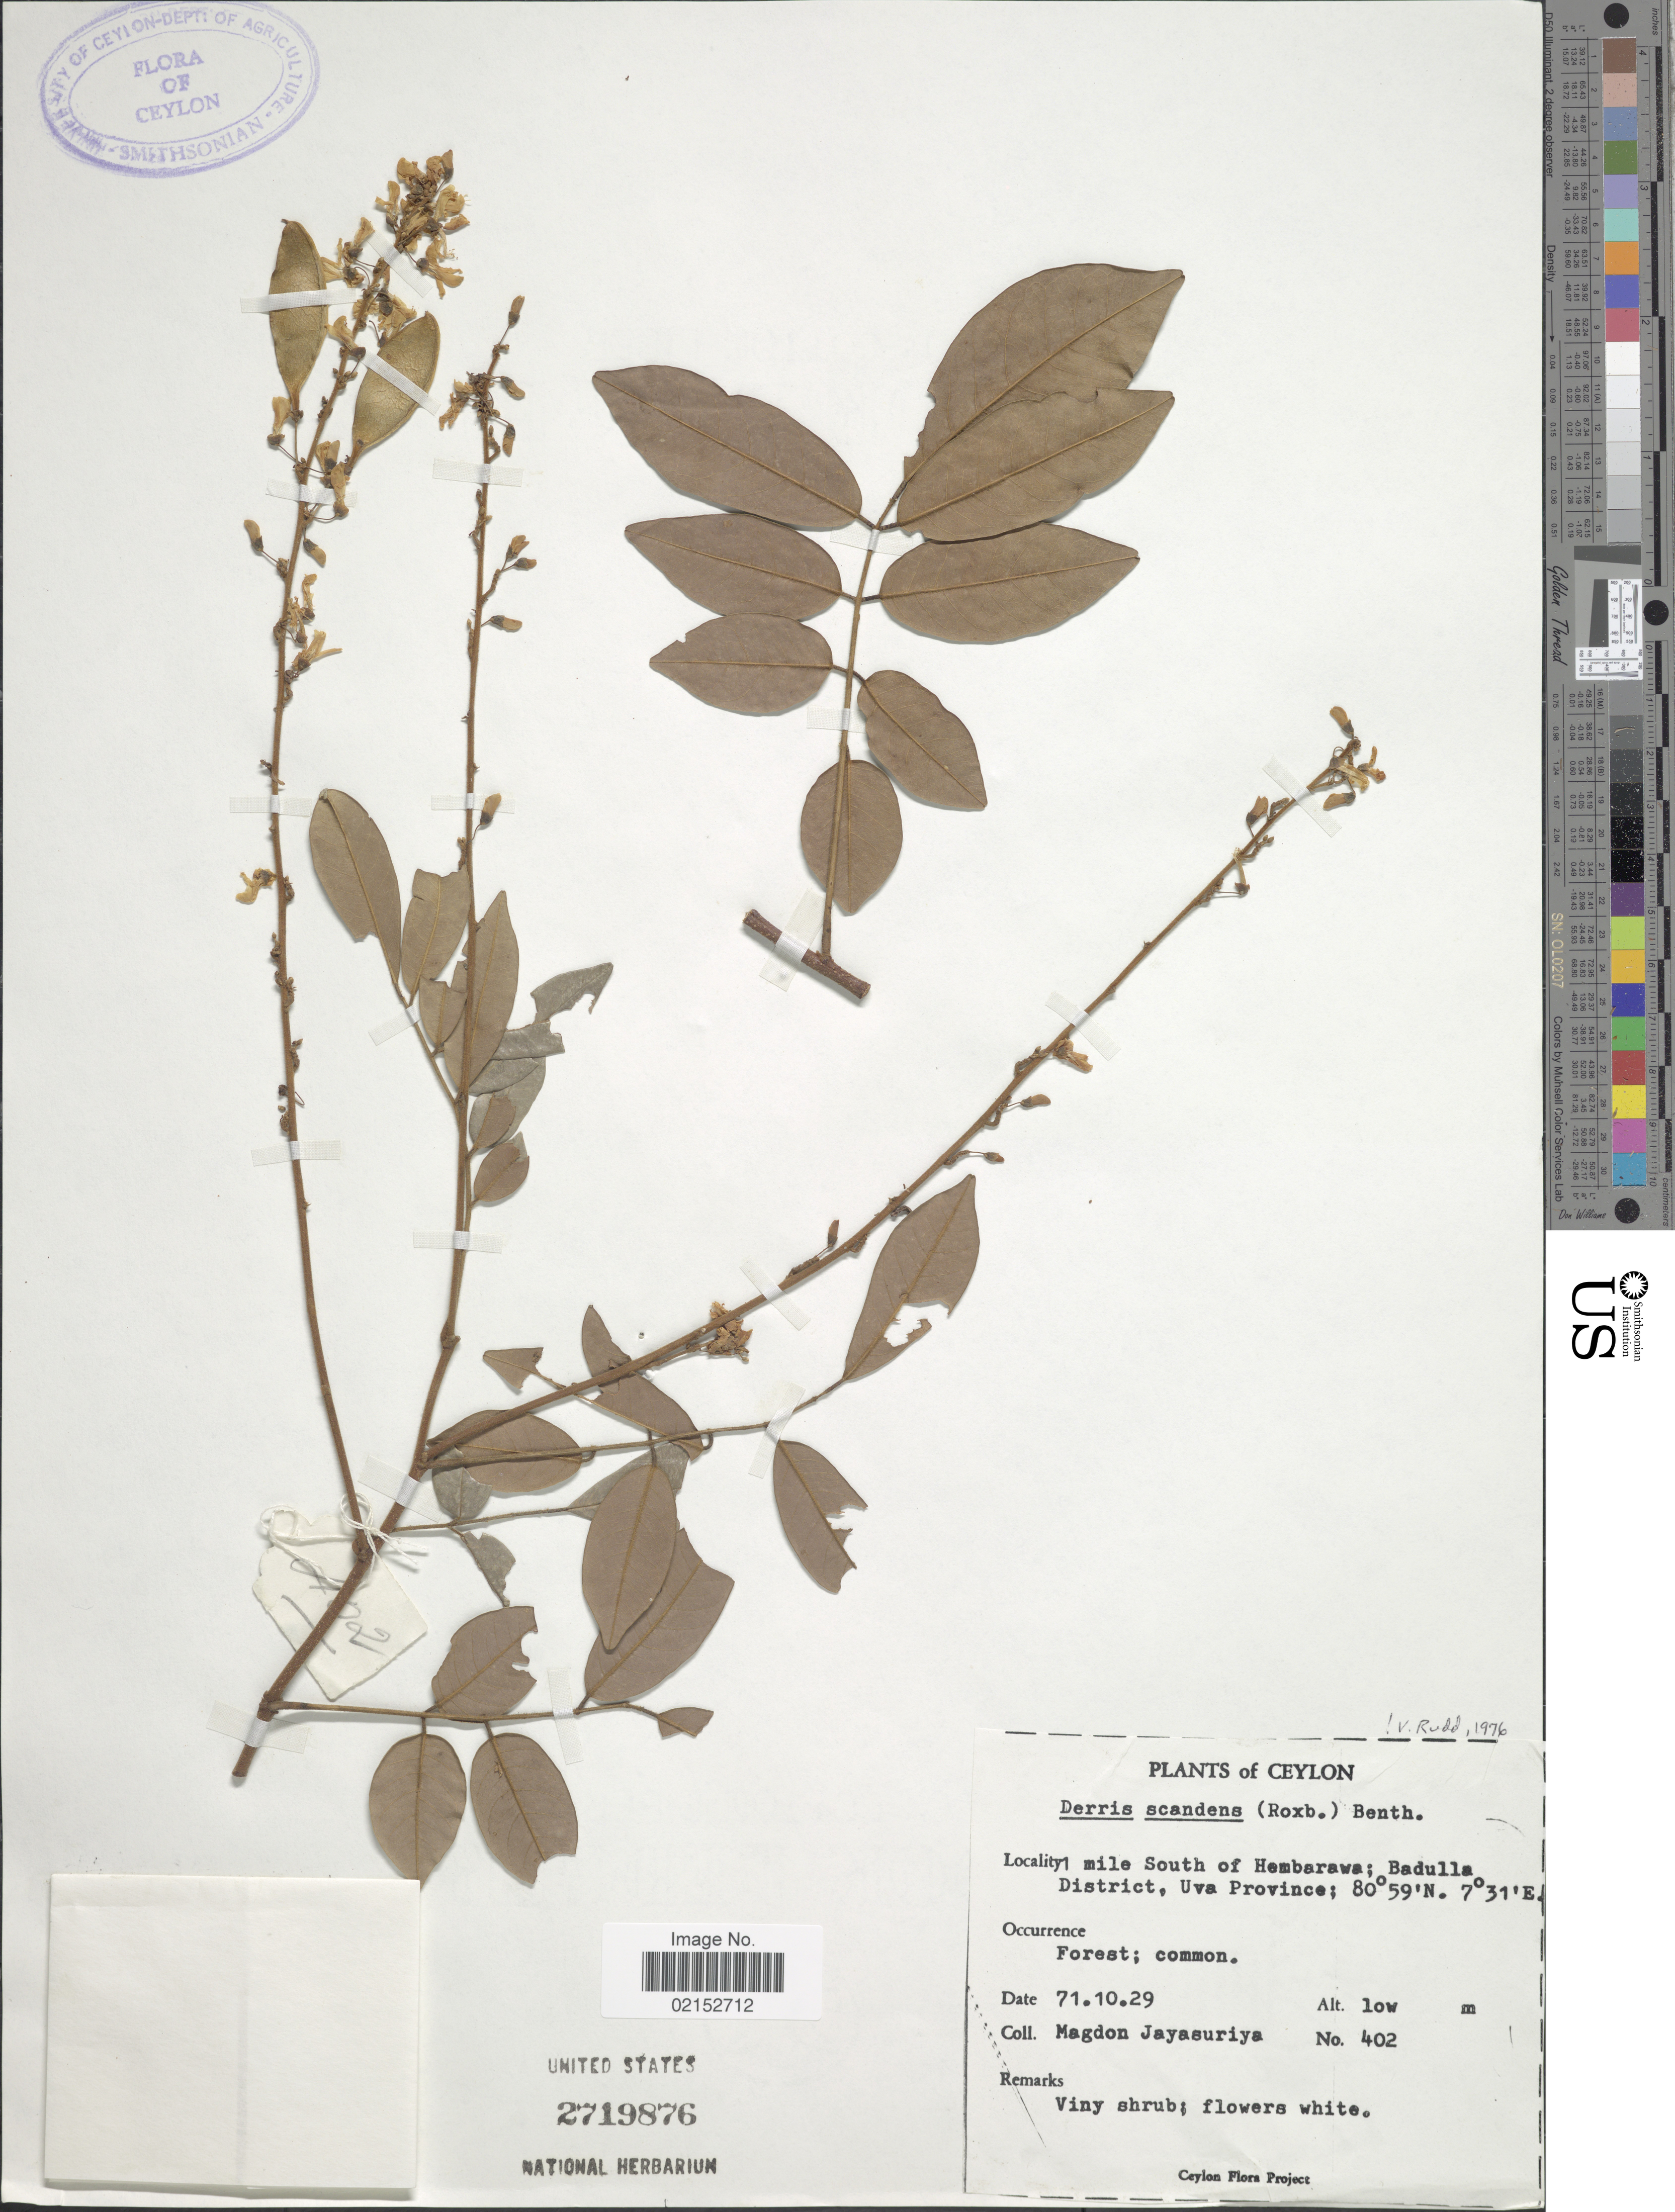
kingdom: Plantae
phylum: Tracheophyta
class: Magnoliopsida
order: Fabales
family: Fabaceae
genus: Brachypterum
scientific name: Brachypterum scandens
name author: (Roxb.) Miq.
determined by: Strong, Mark T., (BOT), Smithsonian Institution - National Museum of Natural History (UNITED STATES)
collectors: A. H. Jayasuriya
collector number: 402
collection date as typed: Transcribed d/m/y: 29/10/71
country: Sri Lanka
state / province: Uva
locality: Ceylon, 1 mile South of Hembarawa, Badulla District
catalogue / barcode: US 2719876